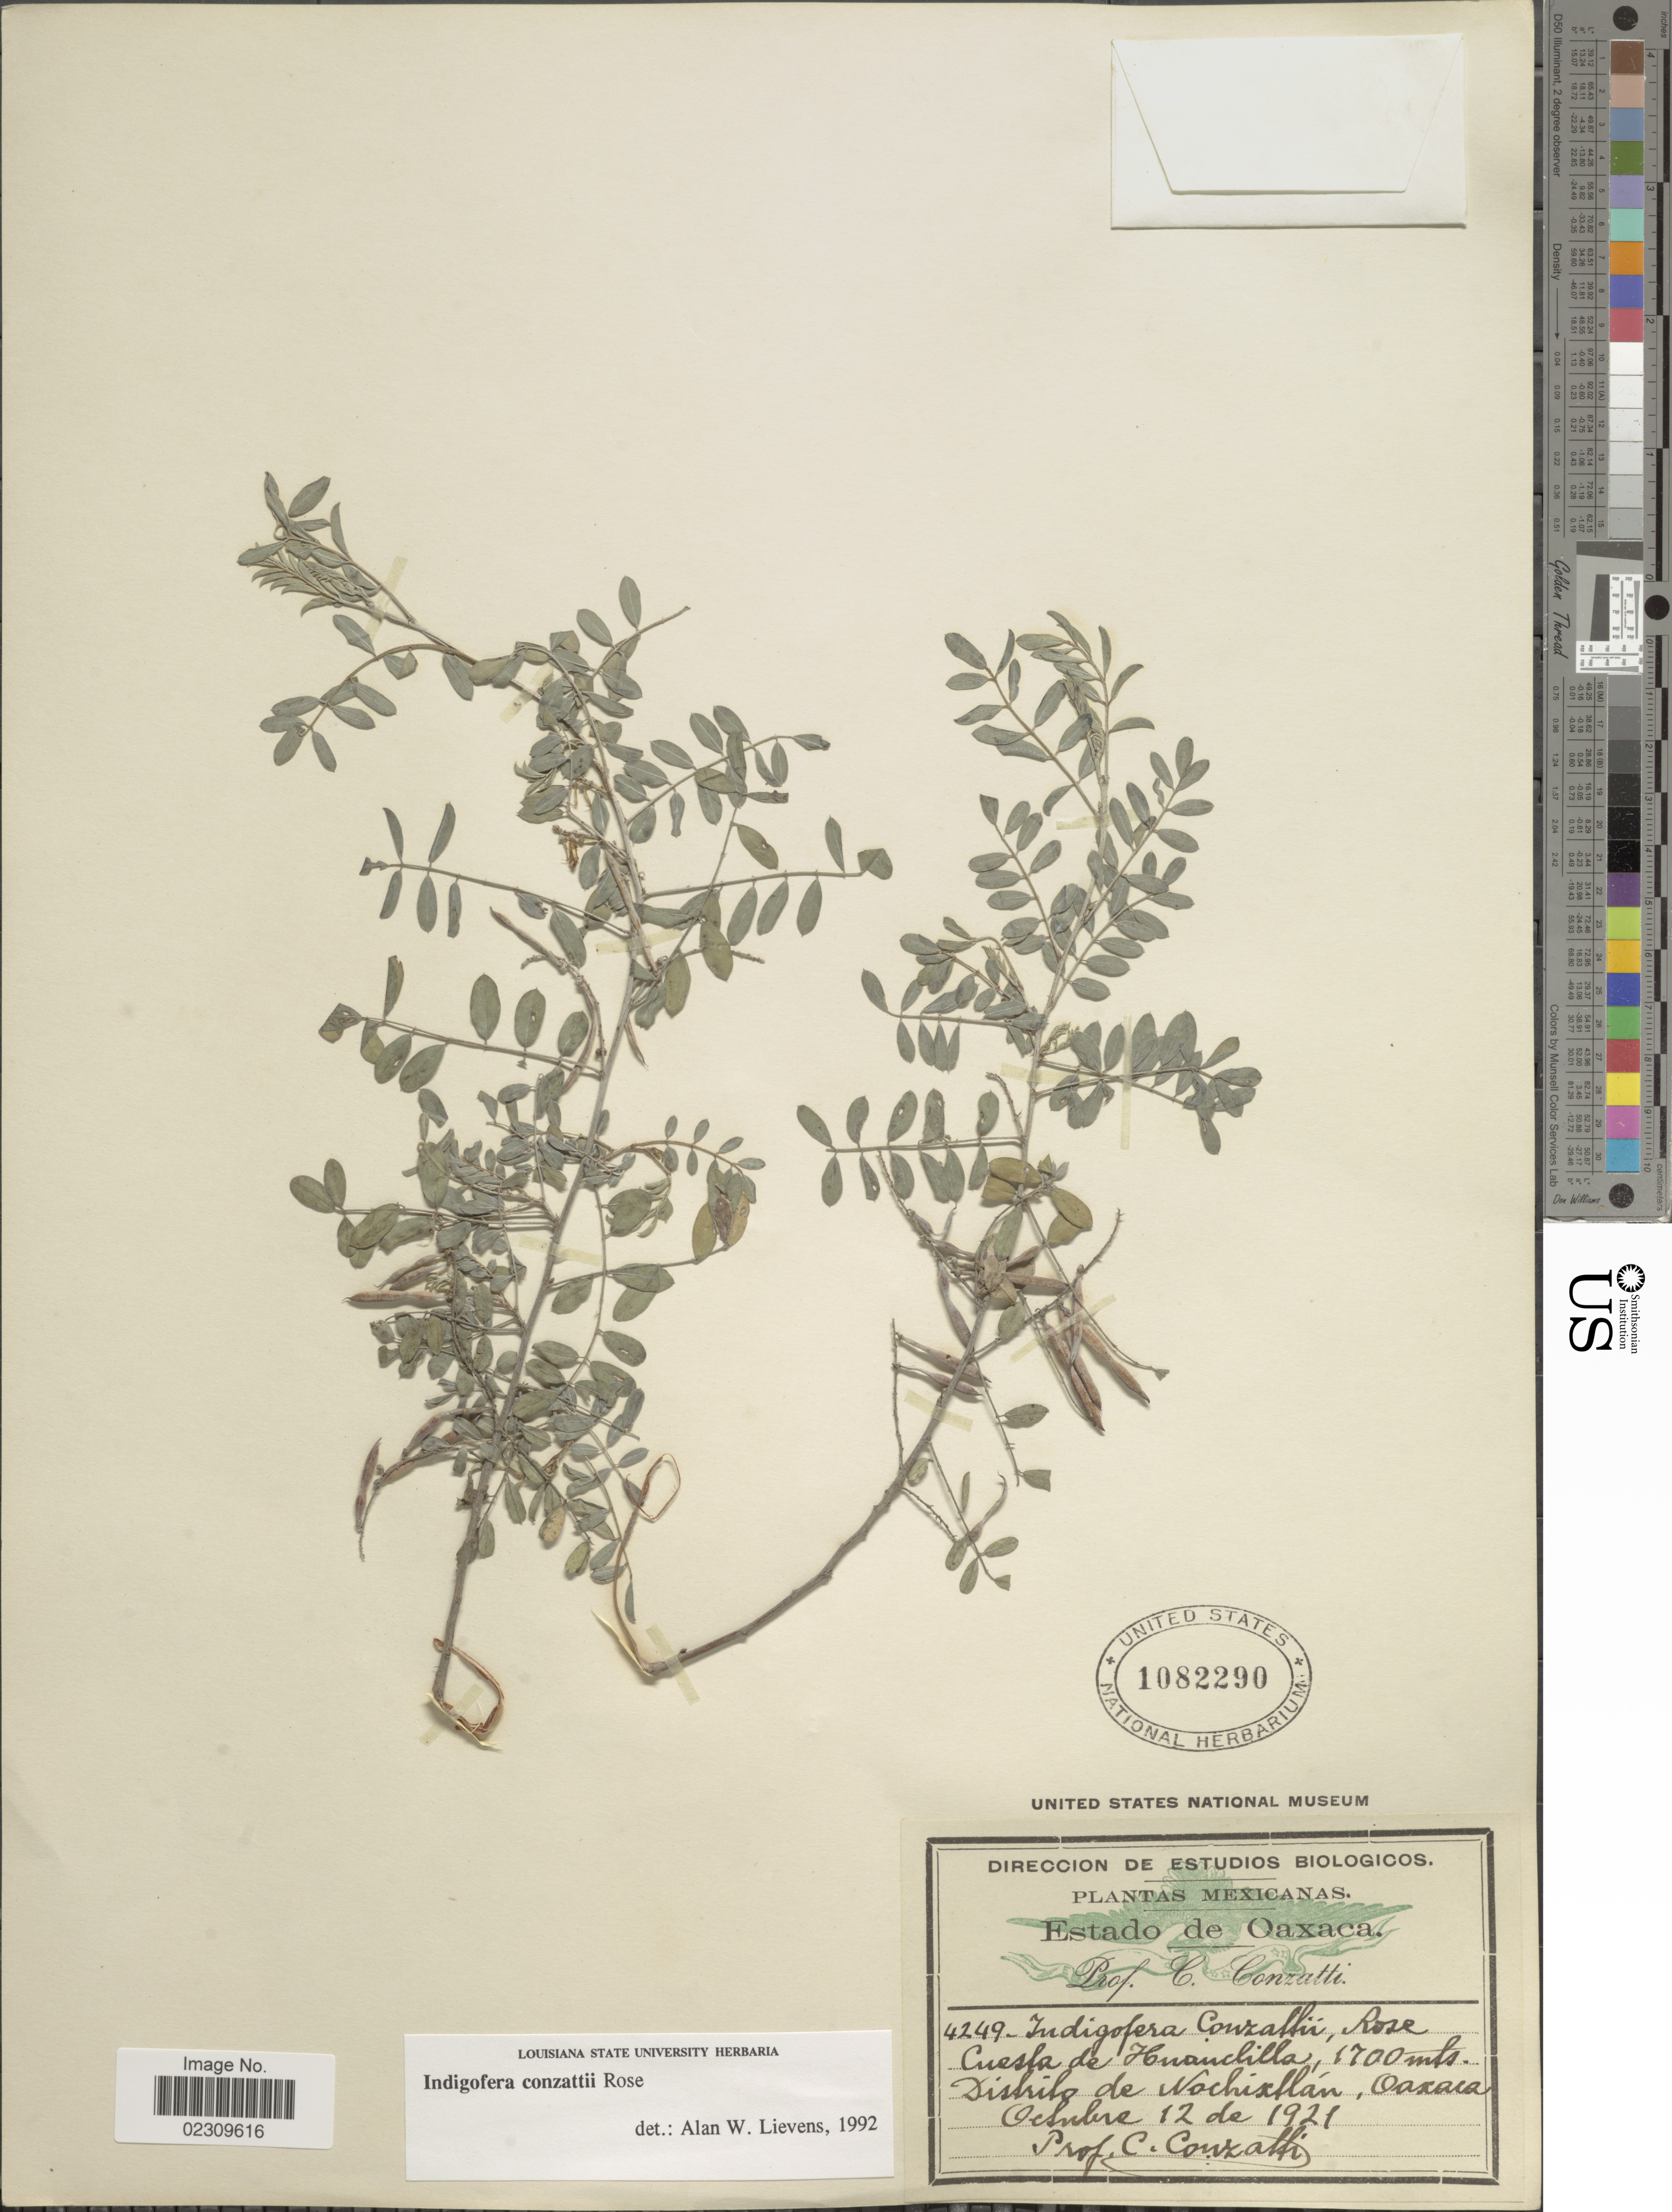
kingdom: Plantae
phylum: Tracheophyta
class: Magnoliopsida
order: Fabales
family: Fabaceae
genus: Indigofera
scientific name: Indigofera conzattii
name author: Rose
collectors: C. Conzatti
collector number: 4249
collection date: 1921-10-12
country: Mexico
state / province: Oaxaca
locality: Cuesta de Huauchilla, Distrito de Nochixflán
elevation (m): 1700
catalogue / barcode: US 1082290